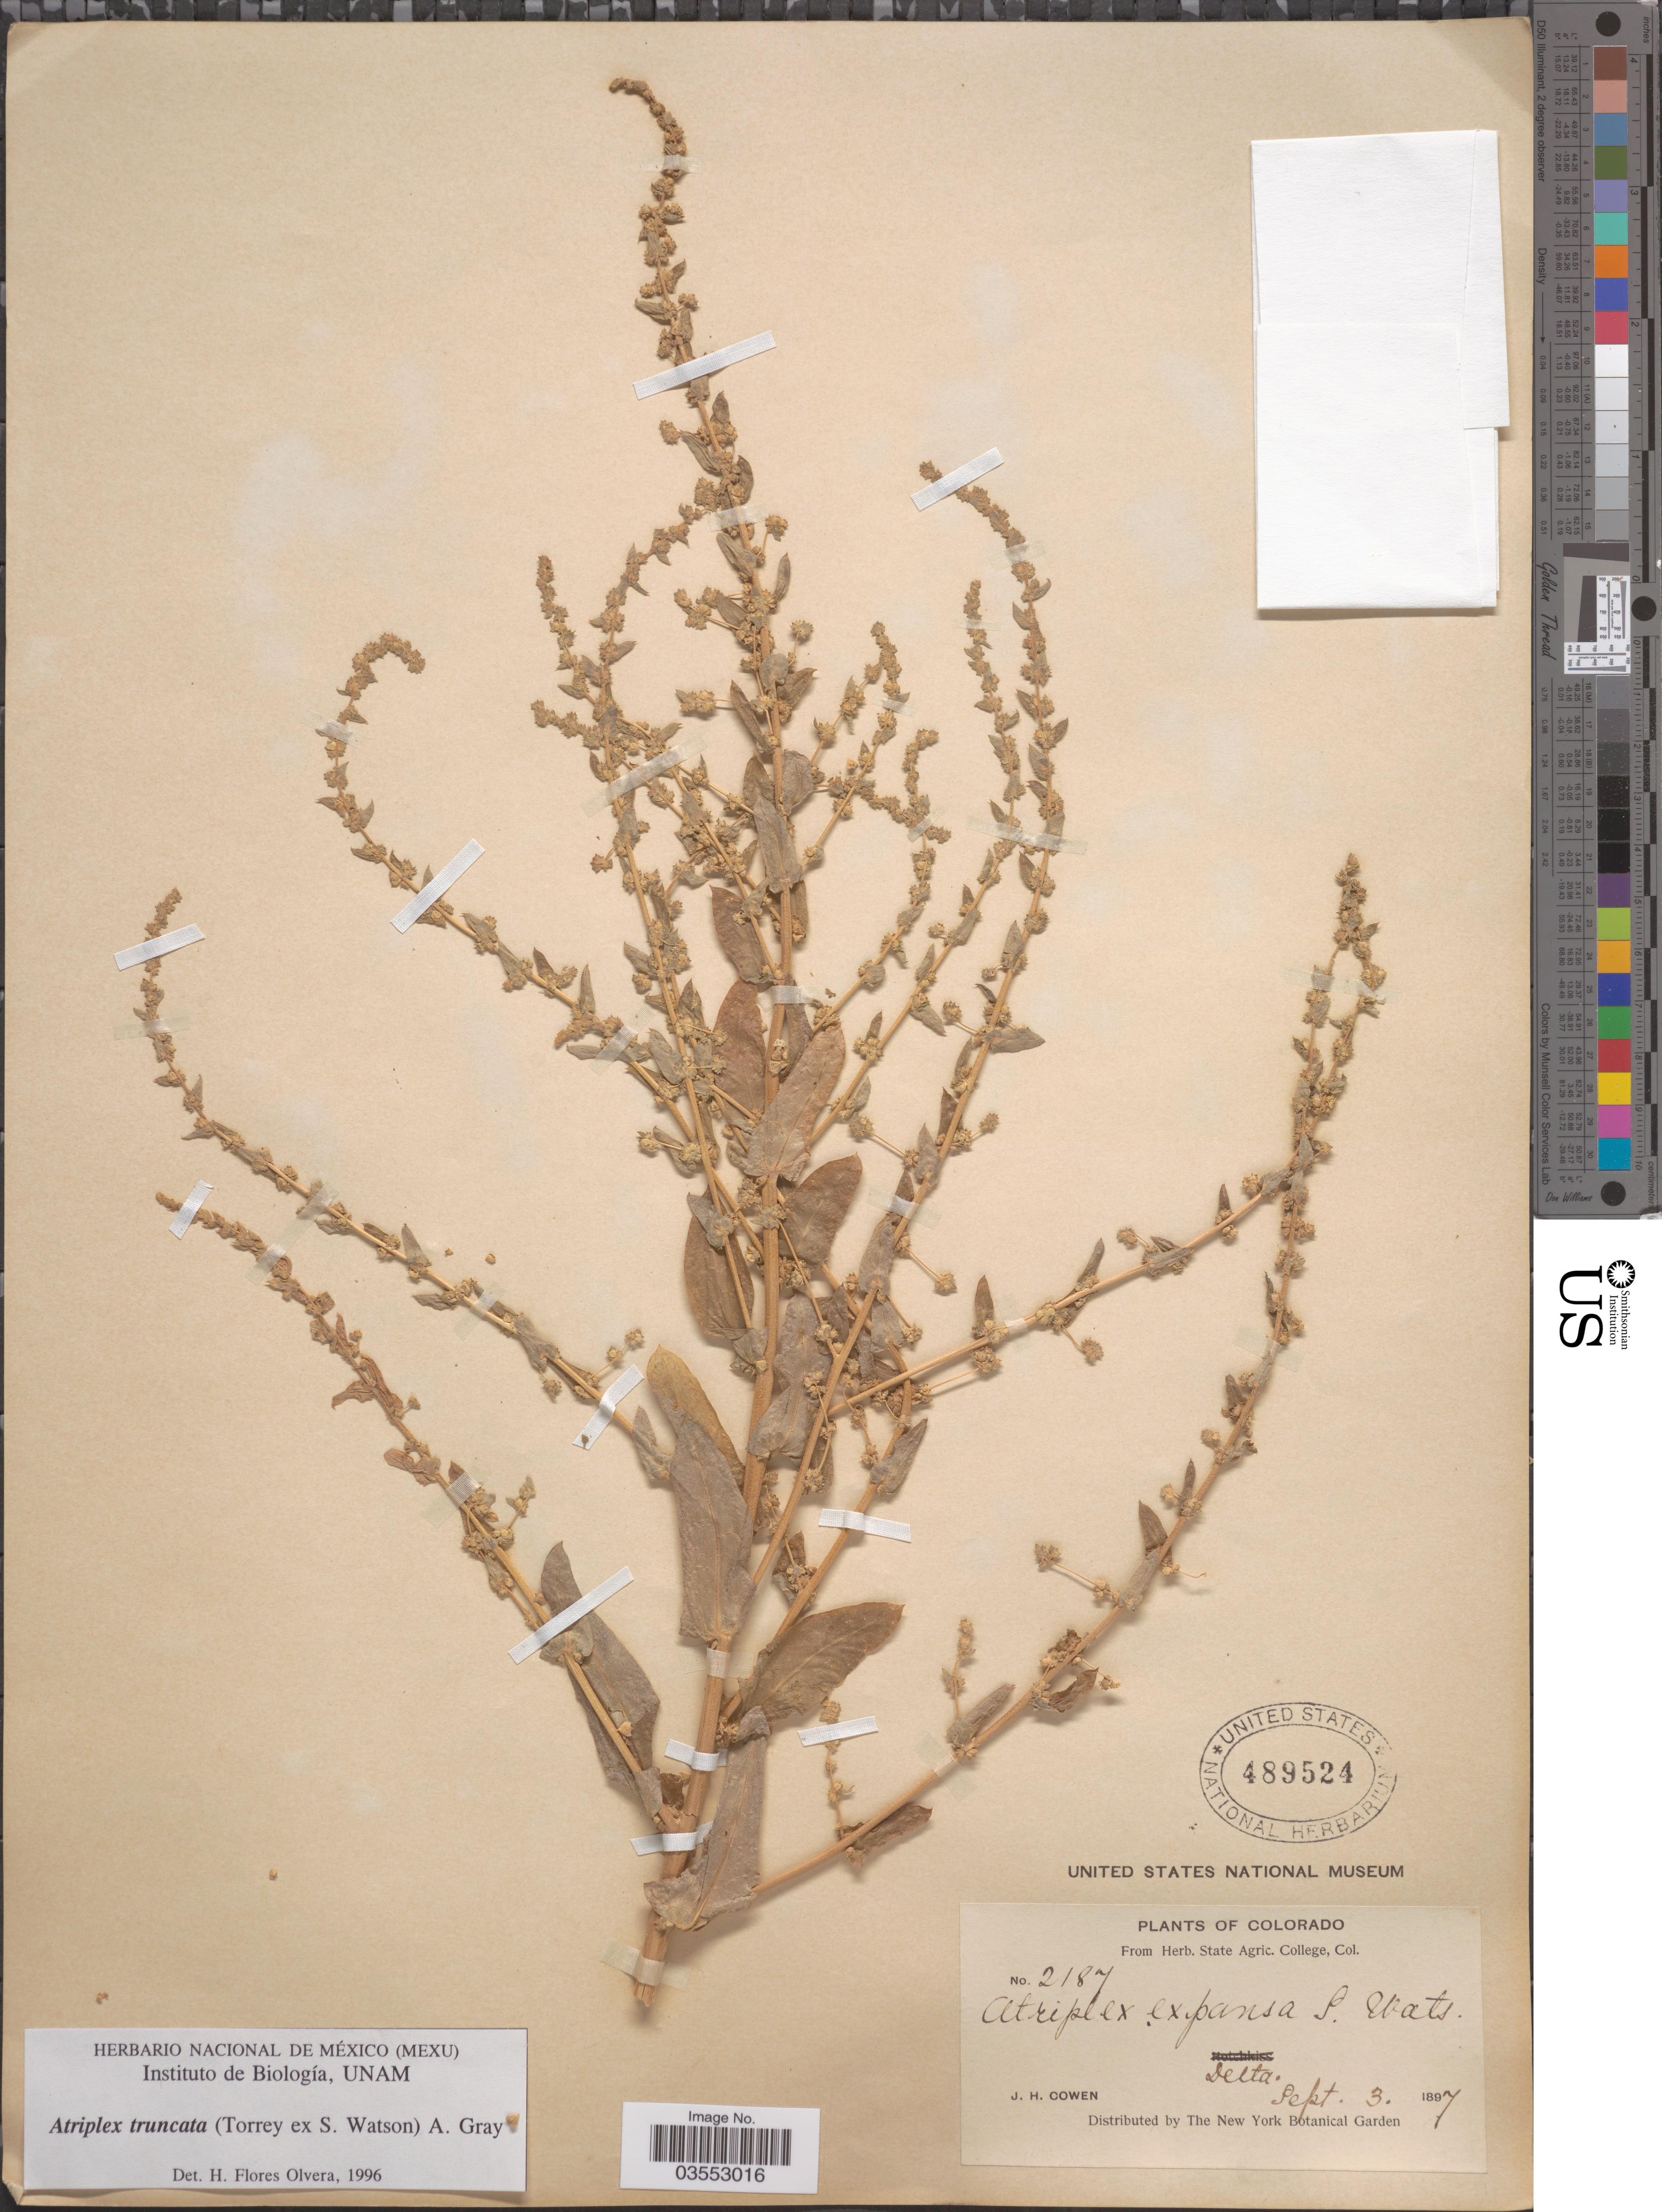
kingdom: Plantae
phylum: Tracheophyta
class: Magnoliopsida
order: Caryophyllales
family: Amaranthaceae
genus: Atriplex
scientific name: Atriplex truncata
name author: (Torr. ex S. Watson) A. Gray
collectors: J. H. Cowen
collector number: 2187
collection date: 1897-09-03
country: United States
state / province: Colorado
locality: Delta.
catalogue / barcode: US 489524